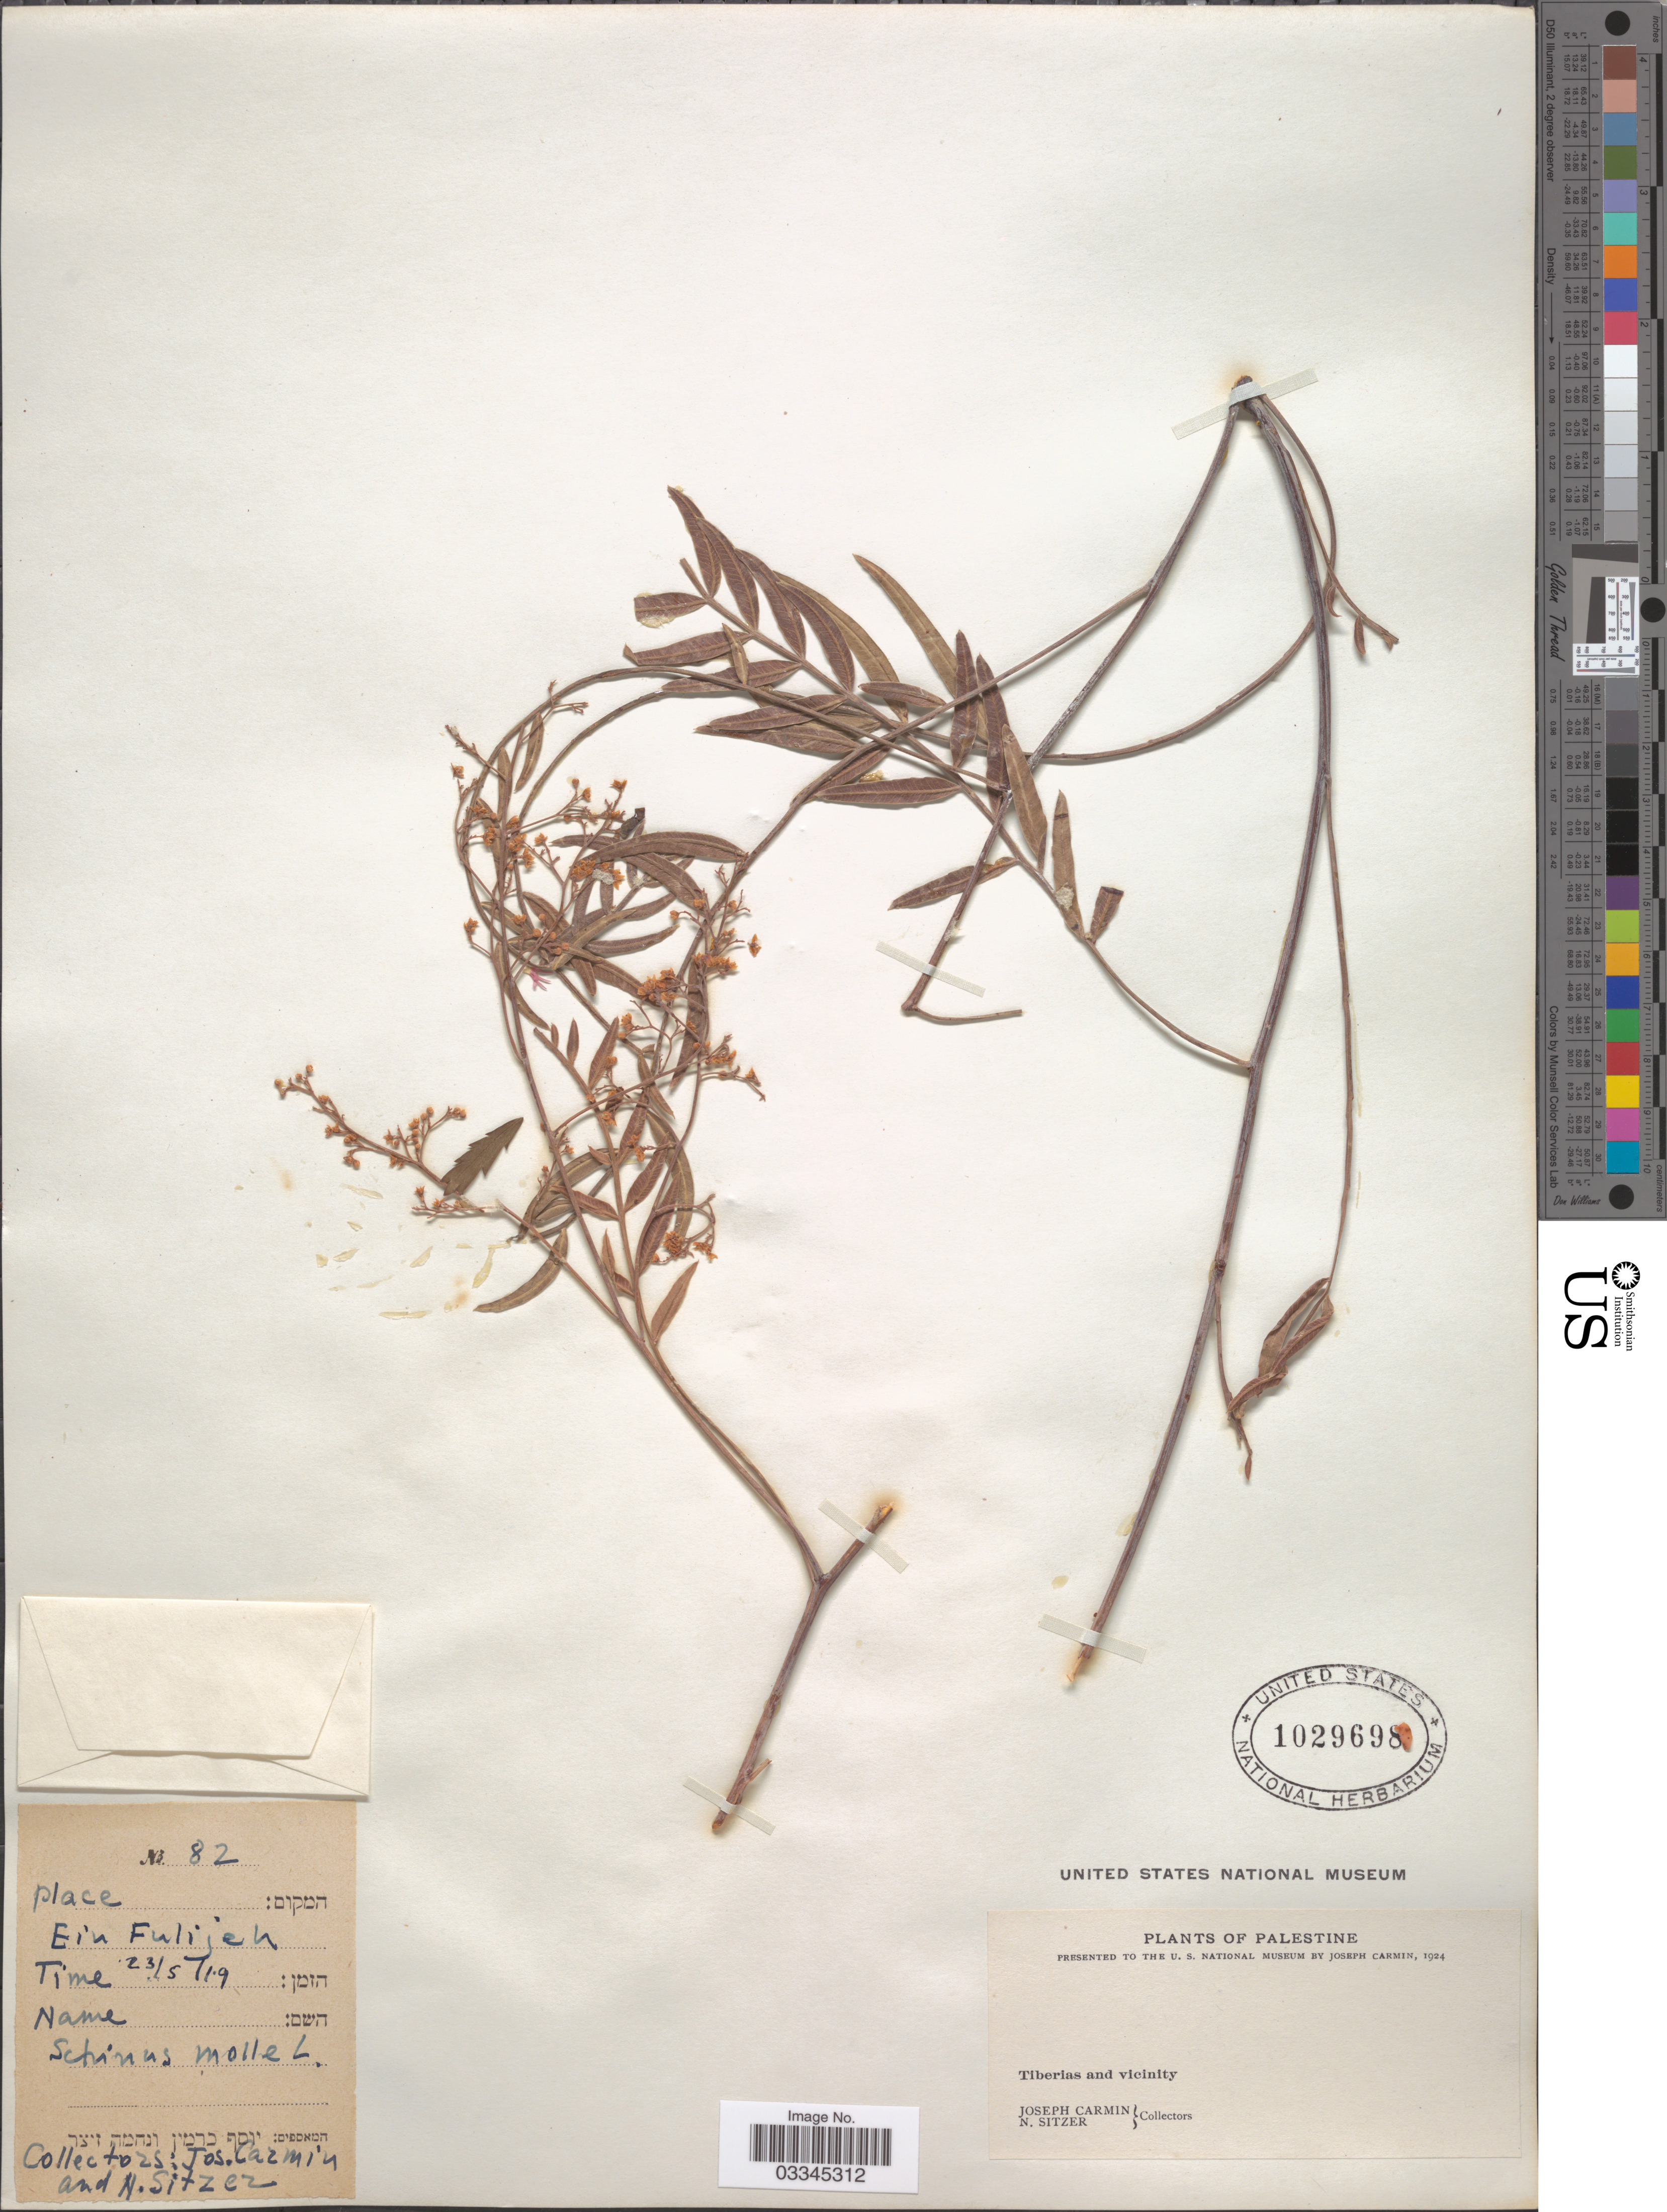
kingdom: Plantae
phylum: Tracheophyta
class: Magnoliopsida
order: Sapindales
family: Anacardiaceae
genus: Schinus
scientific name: Schinus molle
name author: L.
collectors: J. Carmin & N. Sitzer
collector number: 82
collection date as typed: Transcribed d/m/y: 23/5/19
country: Israel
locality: Ein Fulijeh. [interpreted] [unsure placement] Palestine. Tiberias and vicinity.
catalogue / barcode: US 1029698